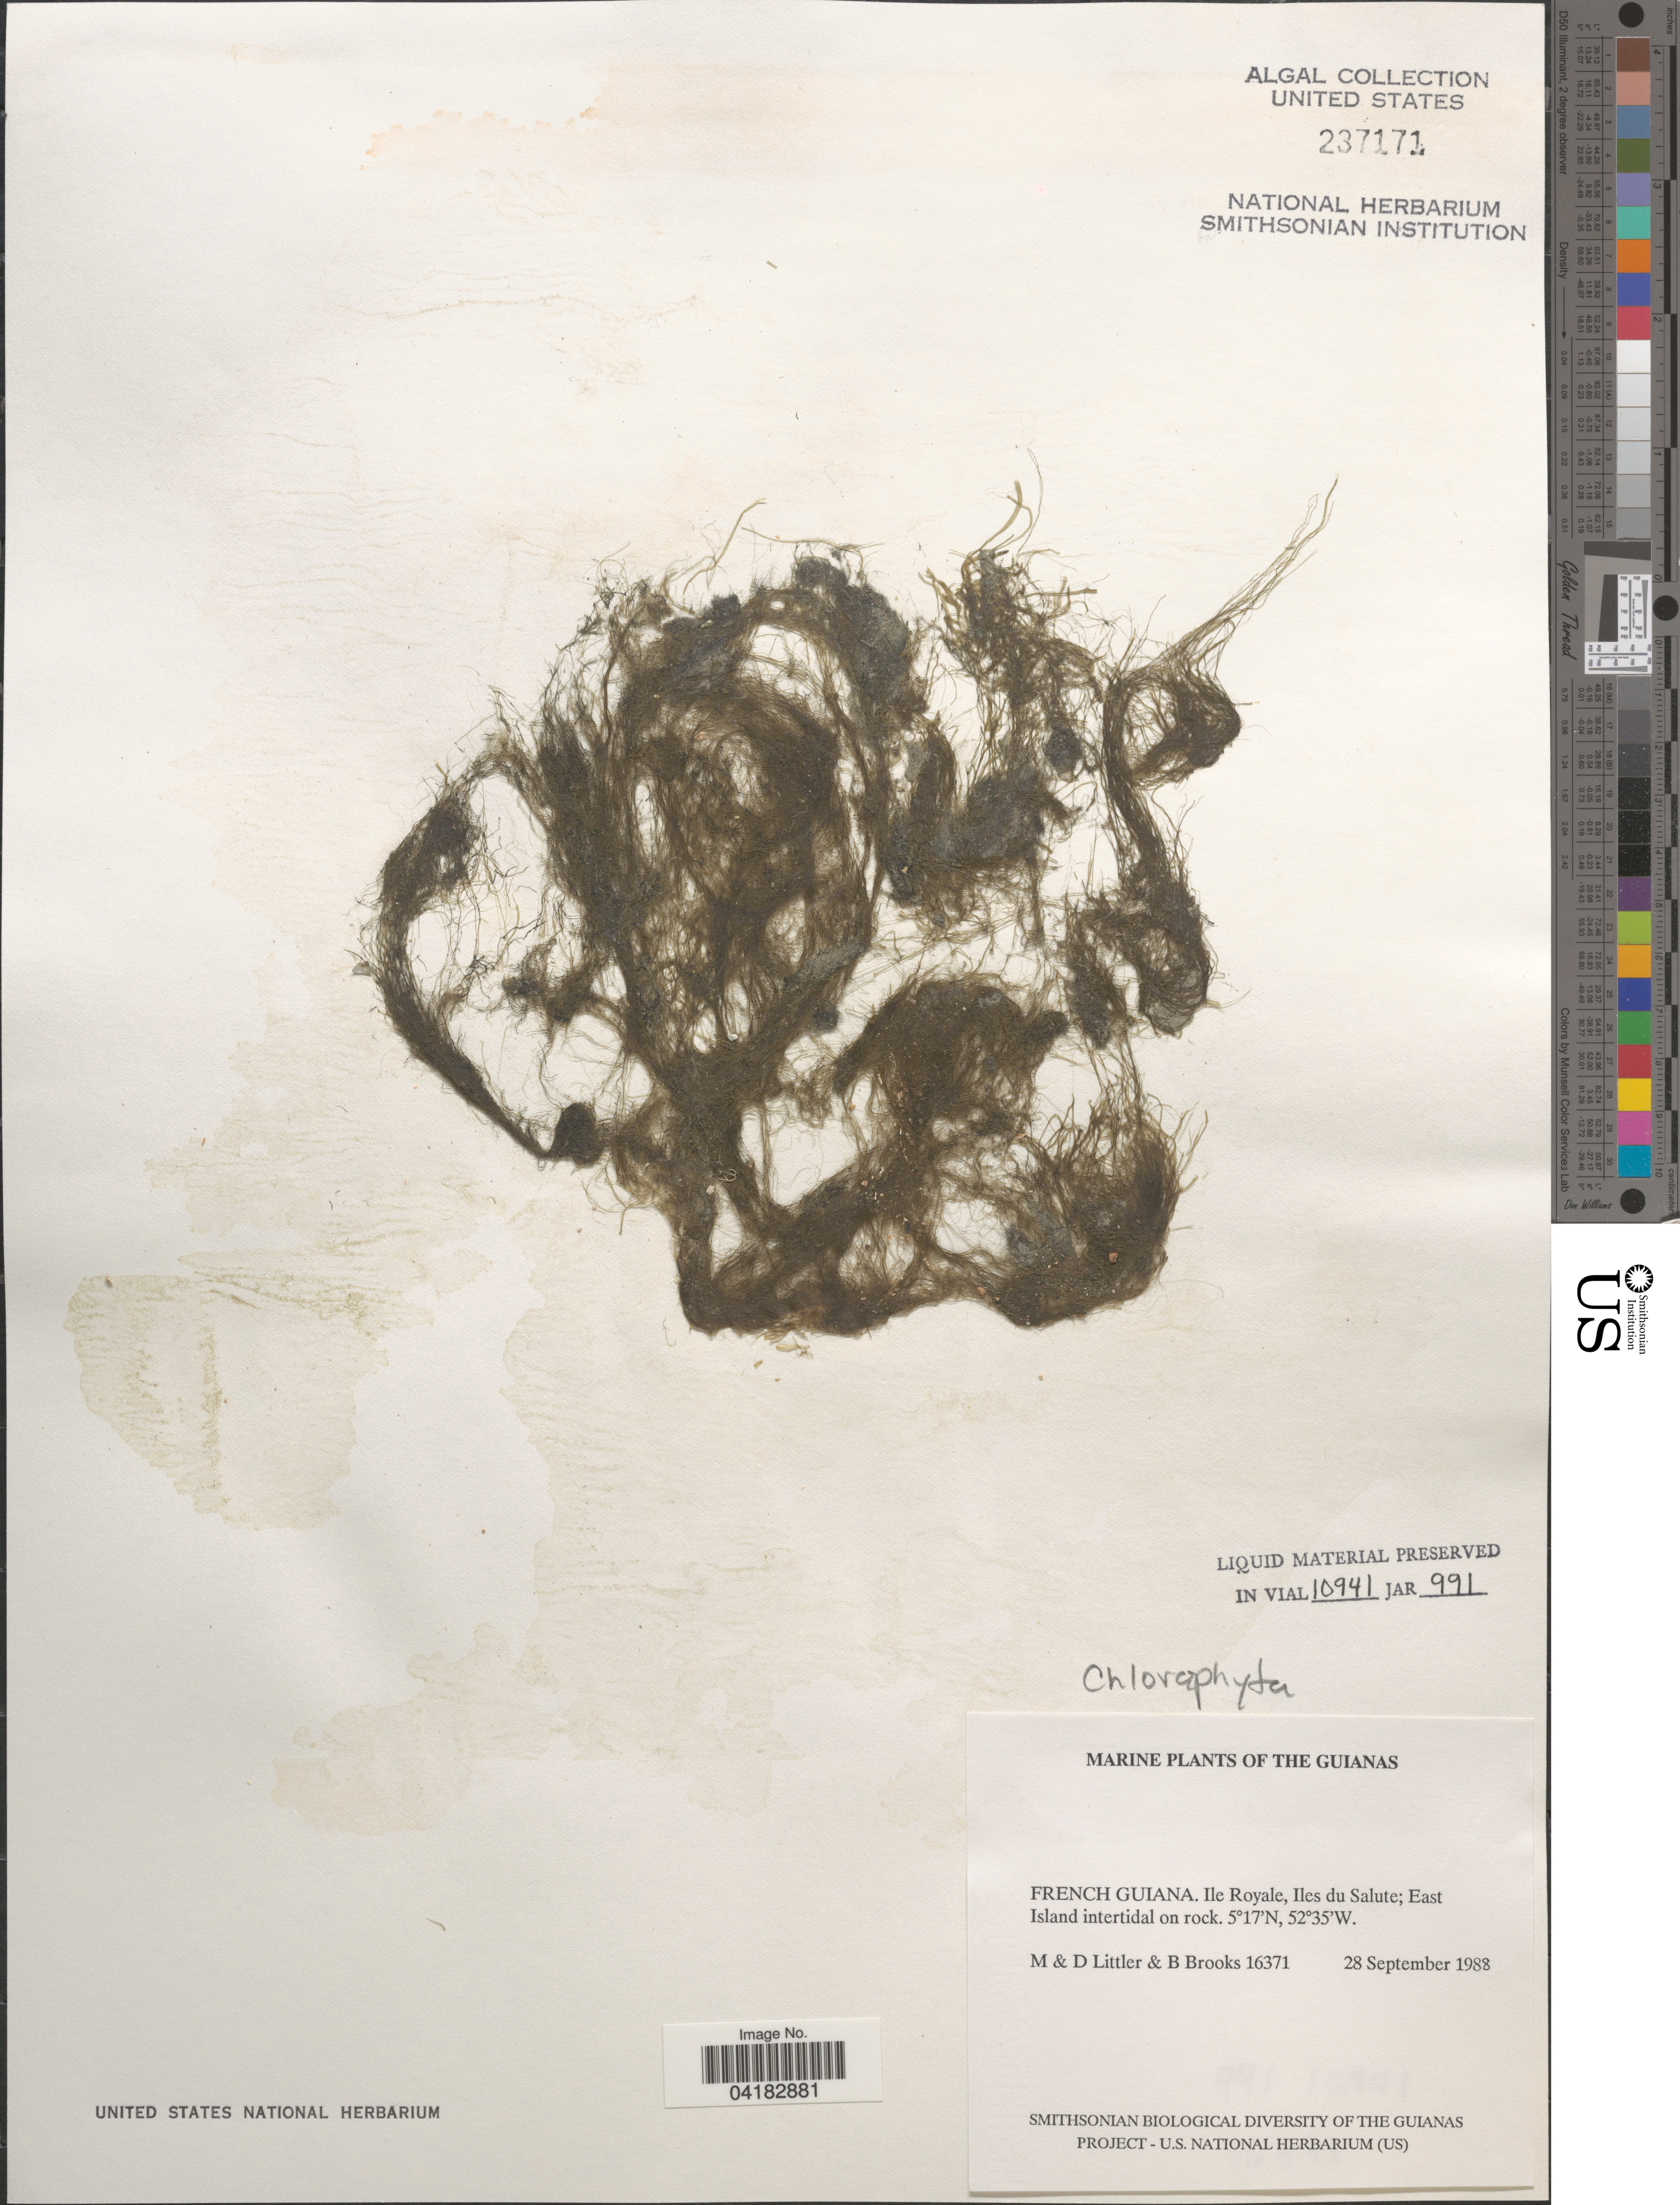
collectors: M. Littler, D. S. Littler & B. Brooks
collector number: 16371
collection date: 1988-09-28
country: French Guiana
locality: Guianas. Ile Royale, Iles du Salute; East Island intertidal on rock.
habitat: intertidal on rock.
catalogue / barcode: US 237171